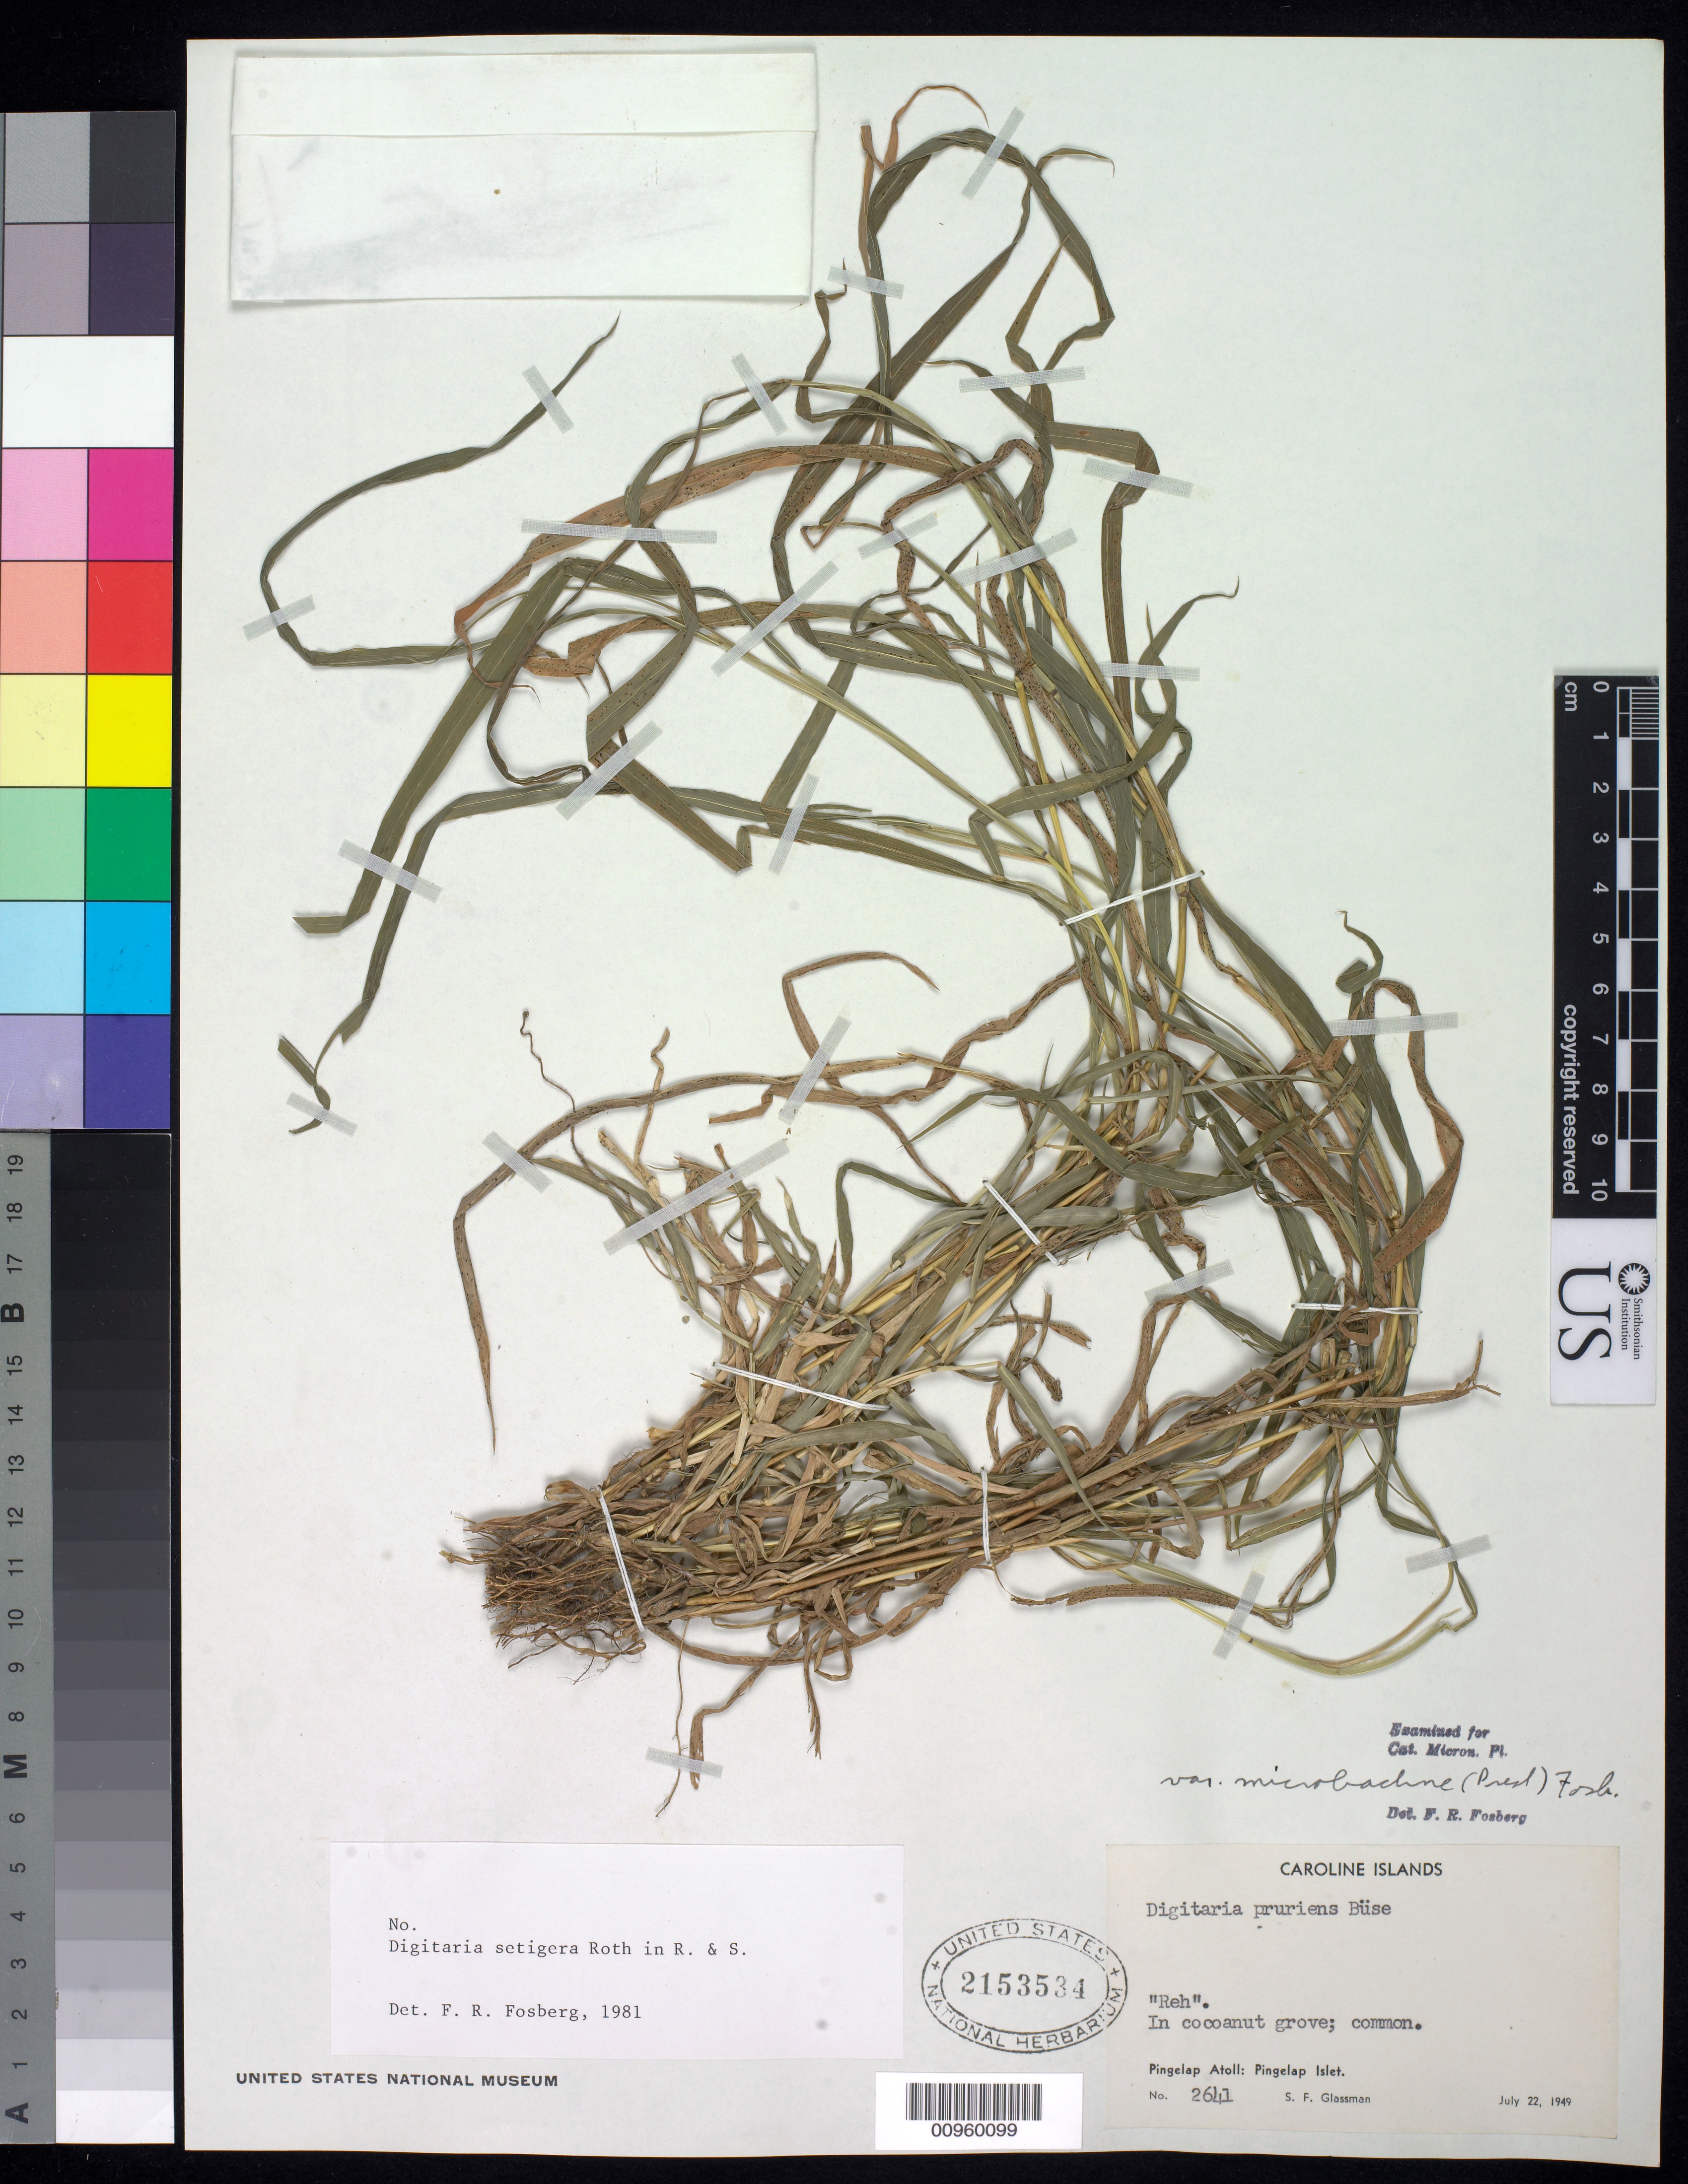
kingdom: Plantae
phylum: Tracheophyta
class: Liliopsida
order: Poales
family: Poaceae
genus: Digitaria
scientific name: Digitaria setigera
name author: Roth in Roem. & Schult.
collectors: S. F. Glassman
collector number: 2641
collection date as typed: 22 Jul 1949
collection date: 1949-07-22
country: Micronesia, Federated States of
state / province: Pohnpei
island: Pingelap Atoll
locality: Pingelap Islet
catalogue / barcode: US 2153534